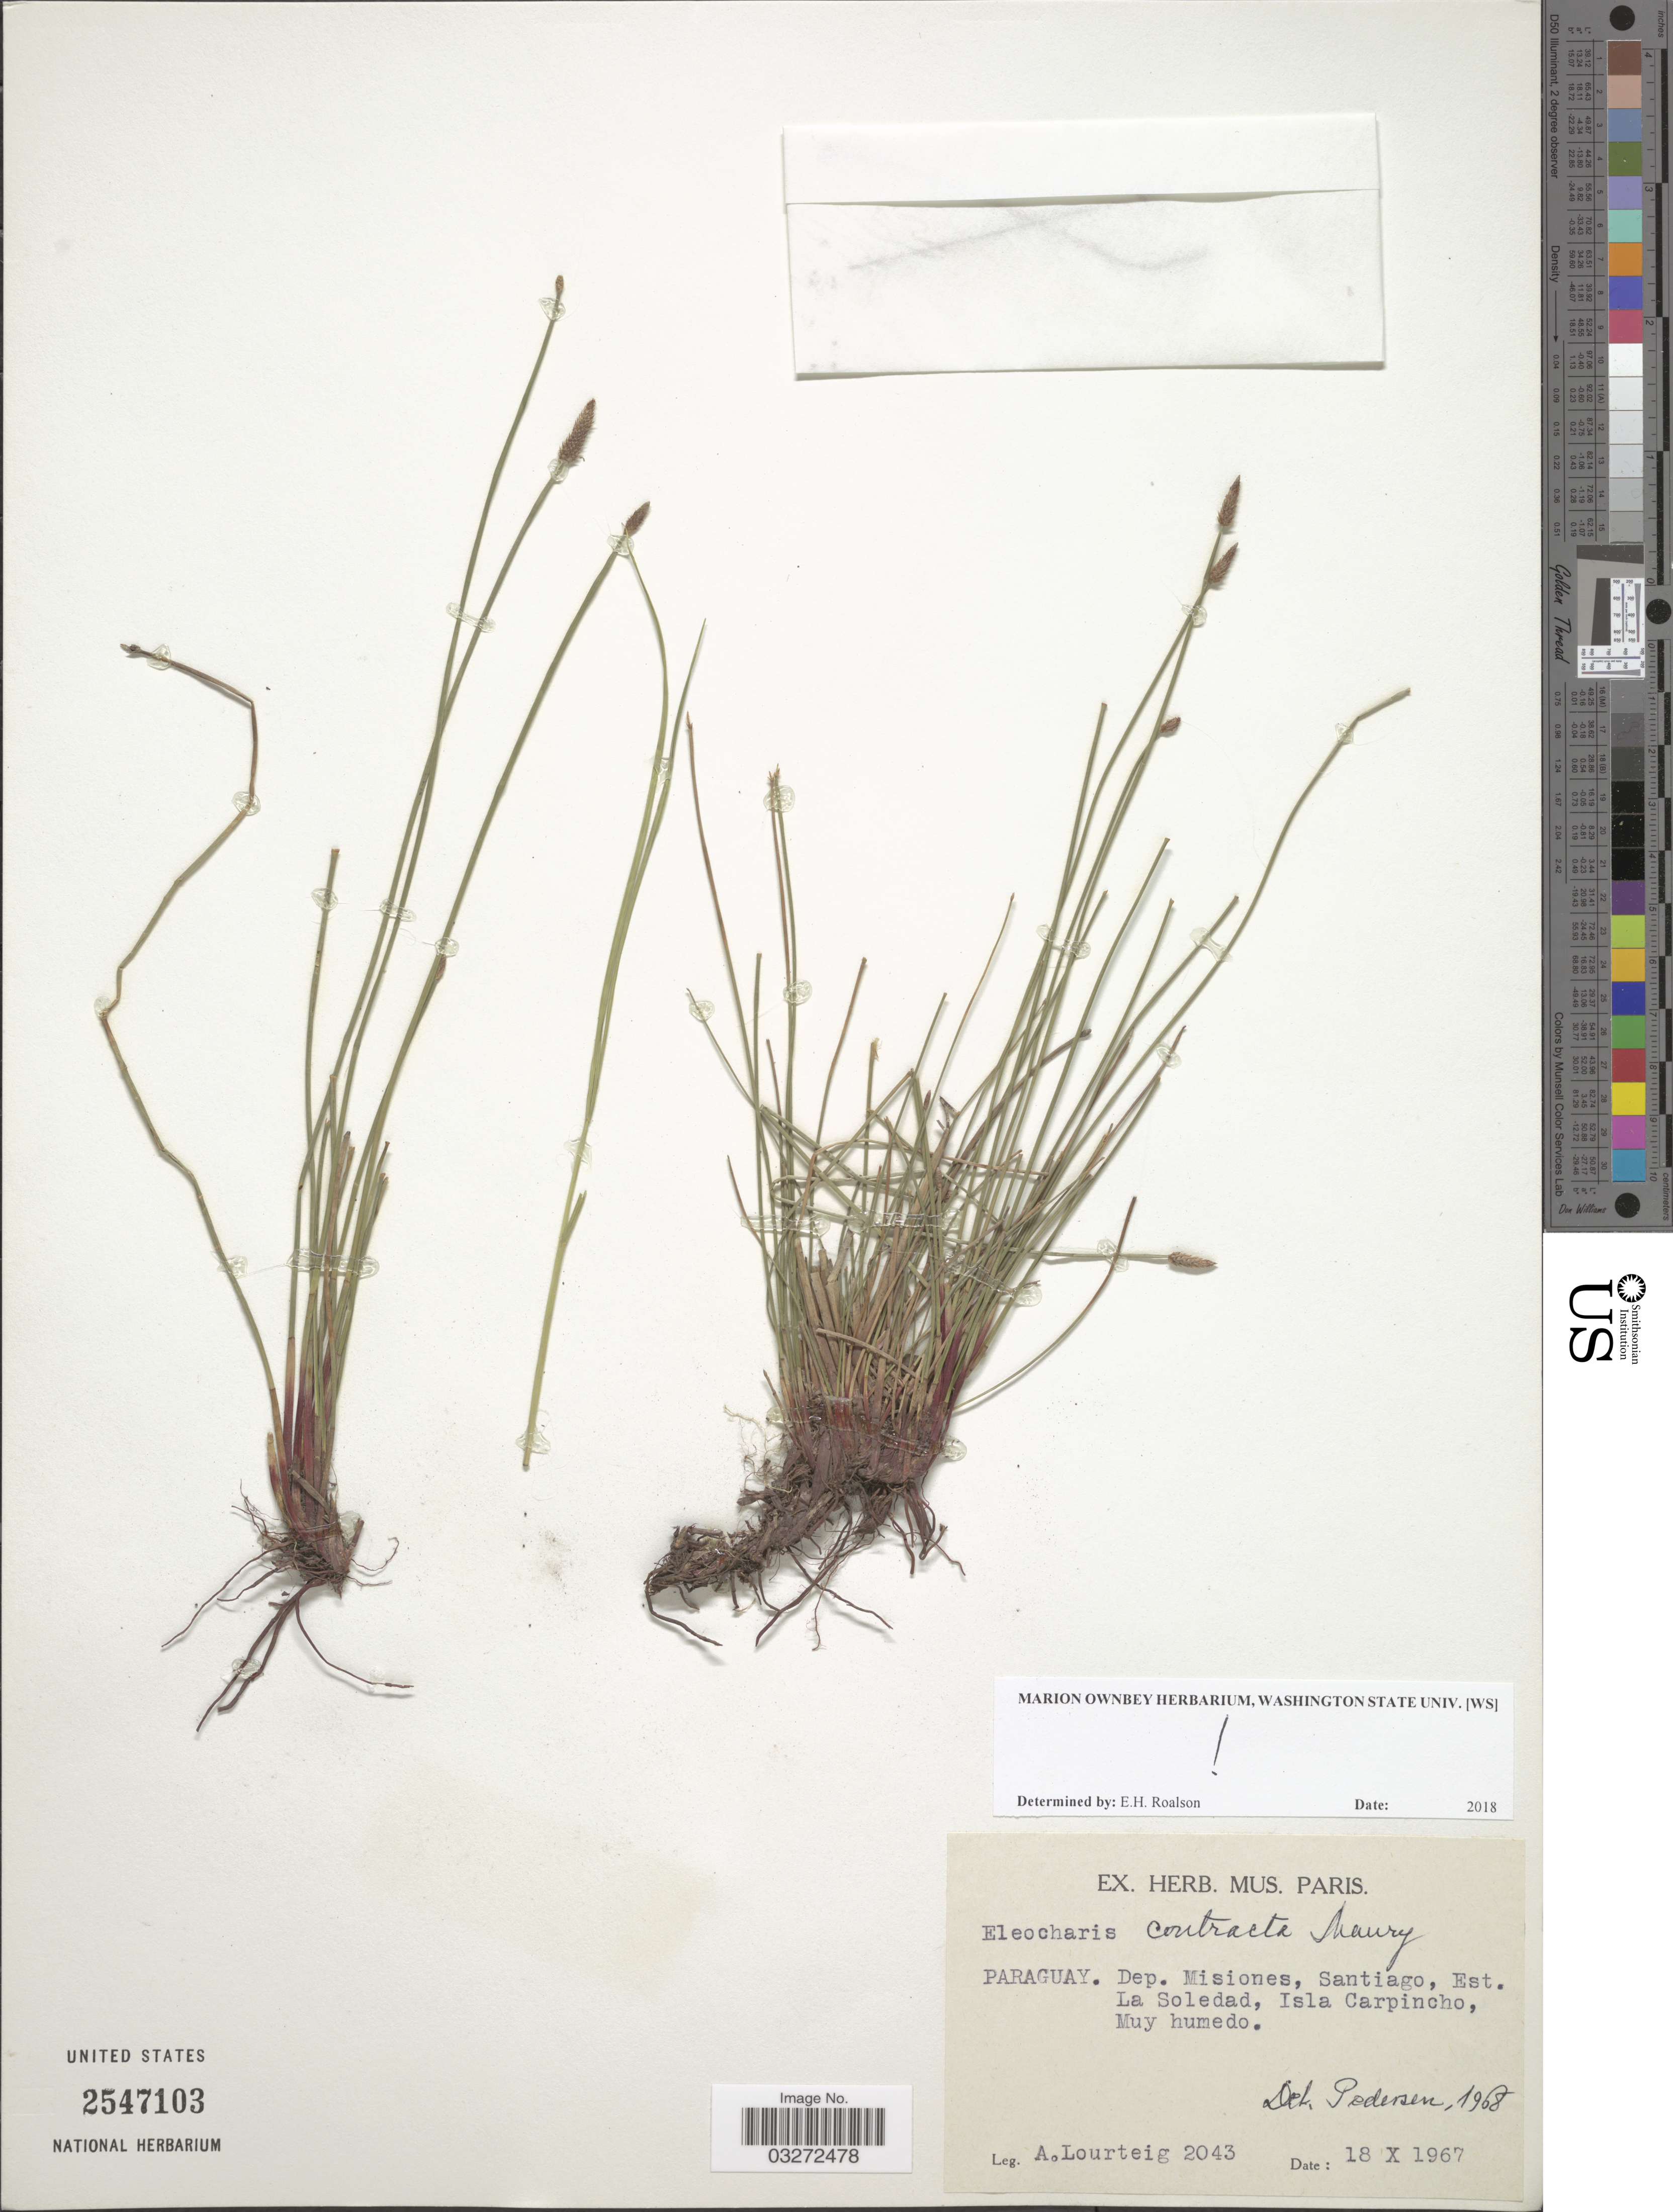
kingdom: Plantae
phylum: Tracheophyta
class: Liliopsida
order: Poales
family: Cyperaceae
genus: Eleocharis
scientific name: Eleocharis contracta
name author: Maury ex Micheli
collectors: A. Lourteig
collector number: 2043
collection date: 1967-10-18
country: Argentina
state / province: Misiones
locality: Dep. Misiones, Santiago, Est. La Soledad, Isla Carpincho, Muy humedo.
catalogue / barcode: US 2547103